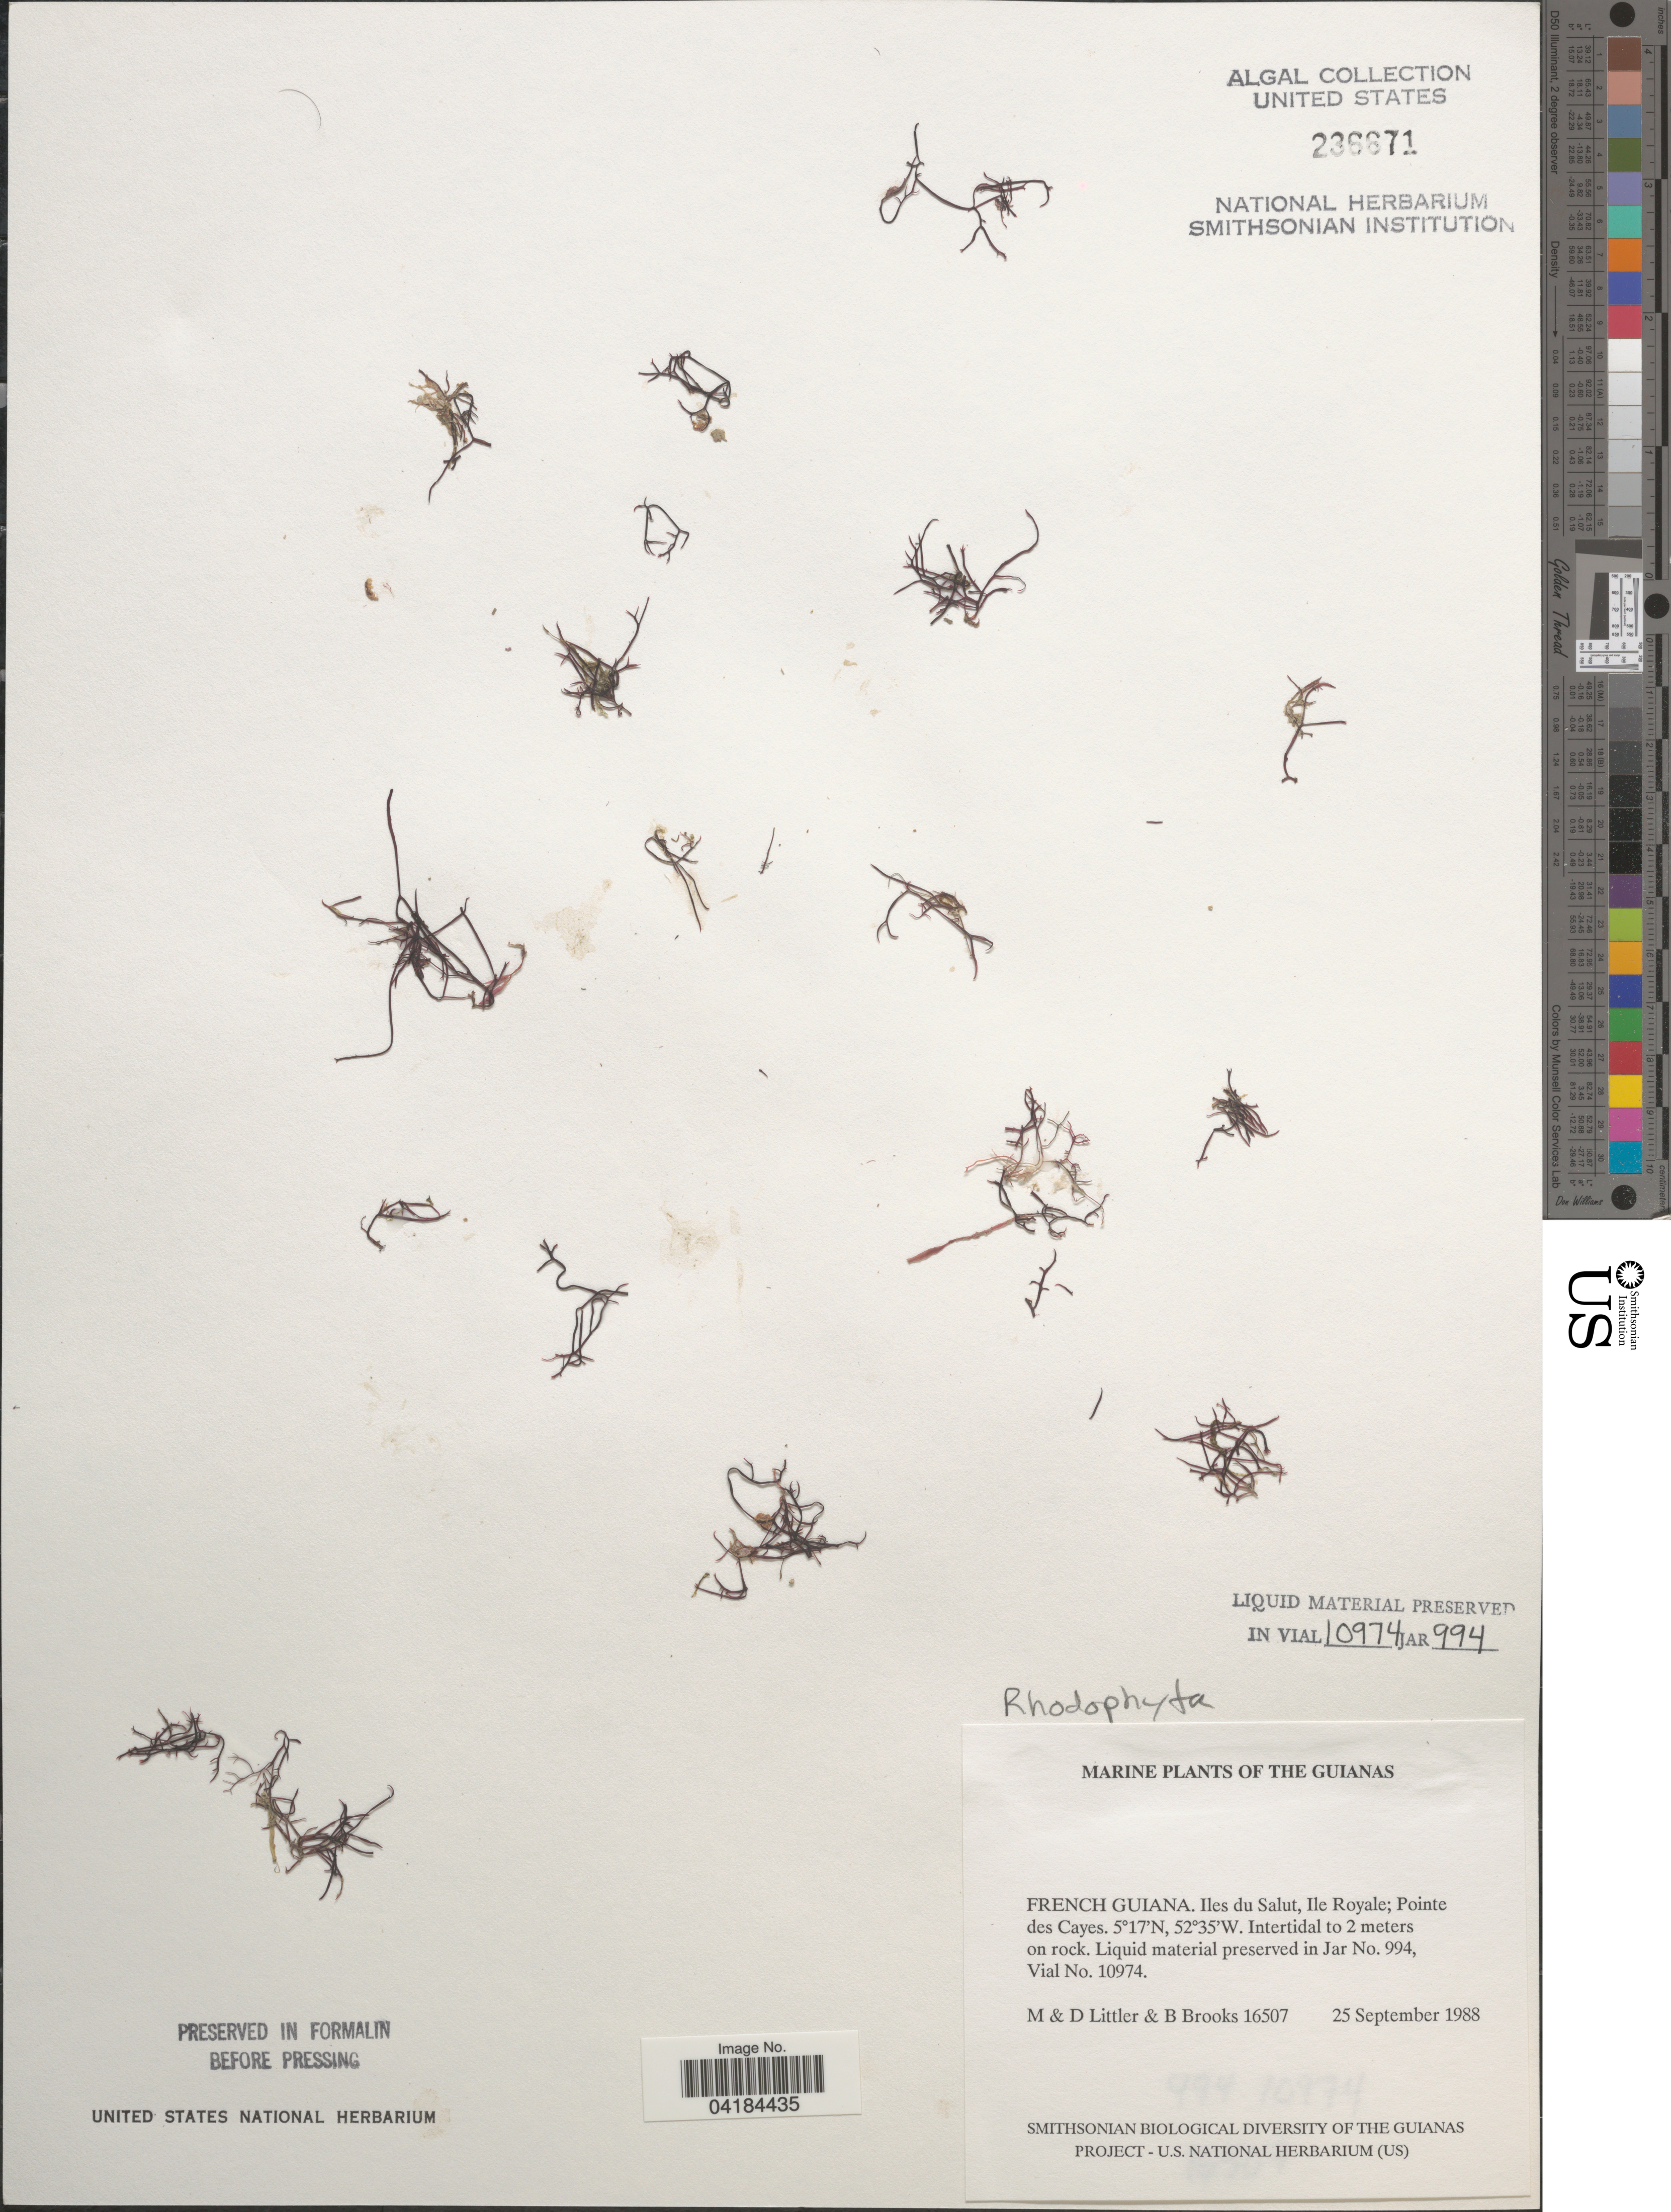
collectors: M. Littler, D. S. Littler & B. Brooks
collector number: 16507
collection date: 1988-09-25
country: French Guiana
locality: The Guianas. Iles du Salut, Ile Royale; Pointe des Cayes.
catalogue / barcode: US 236671